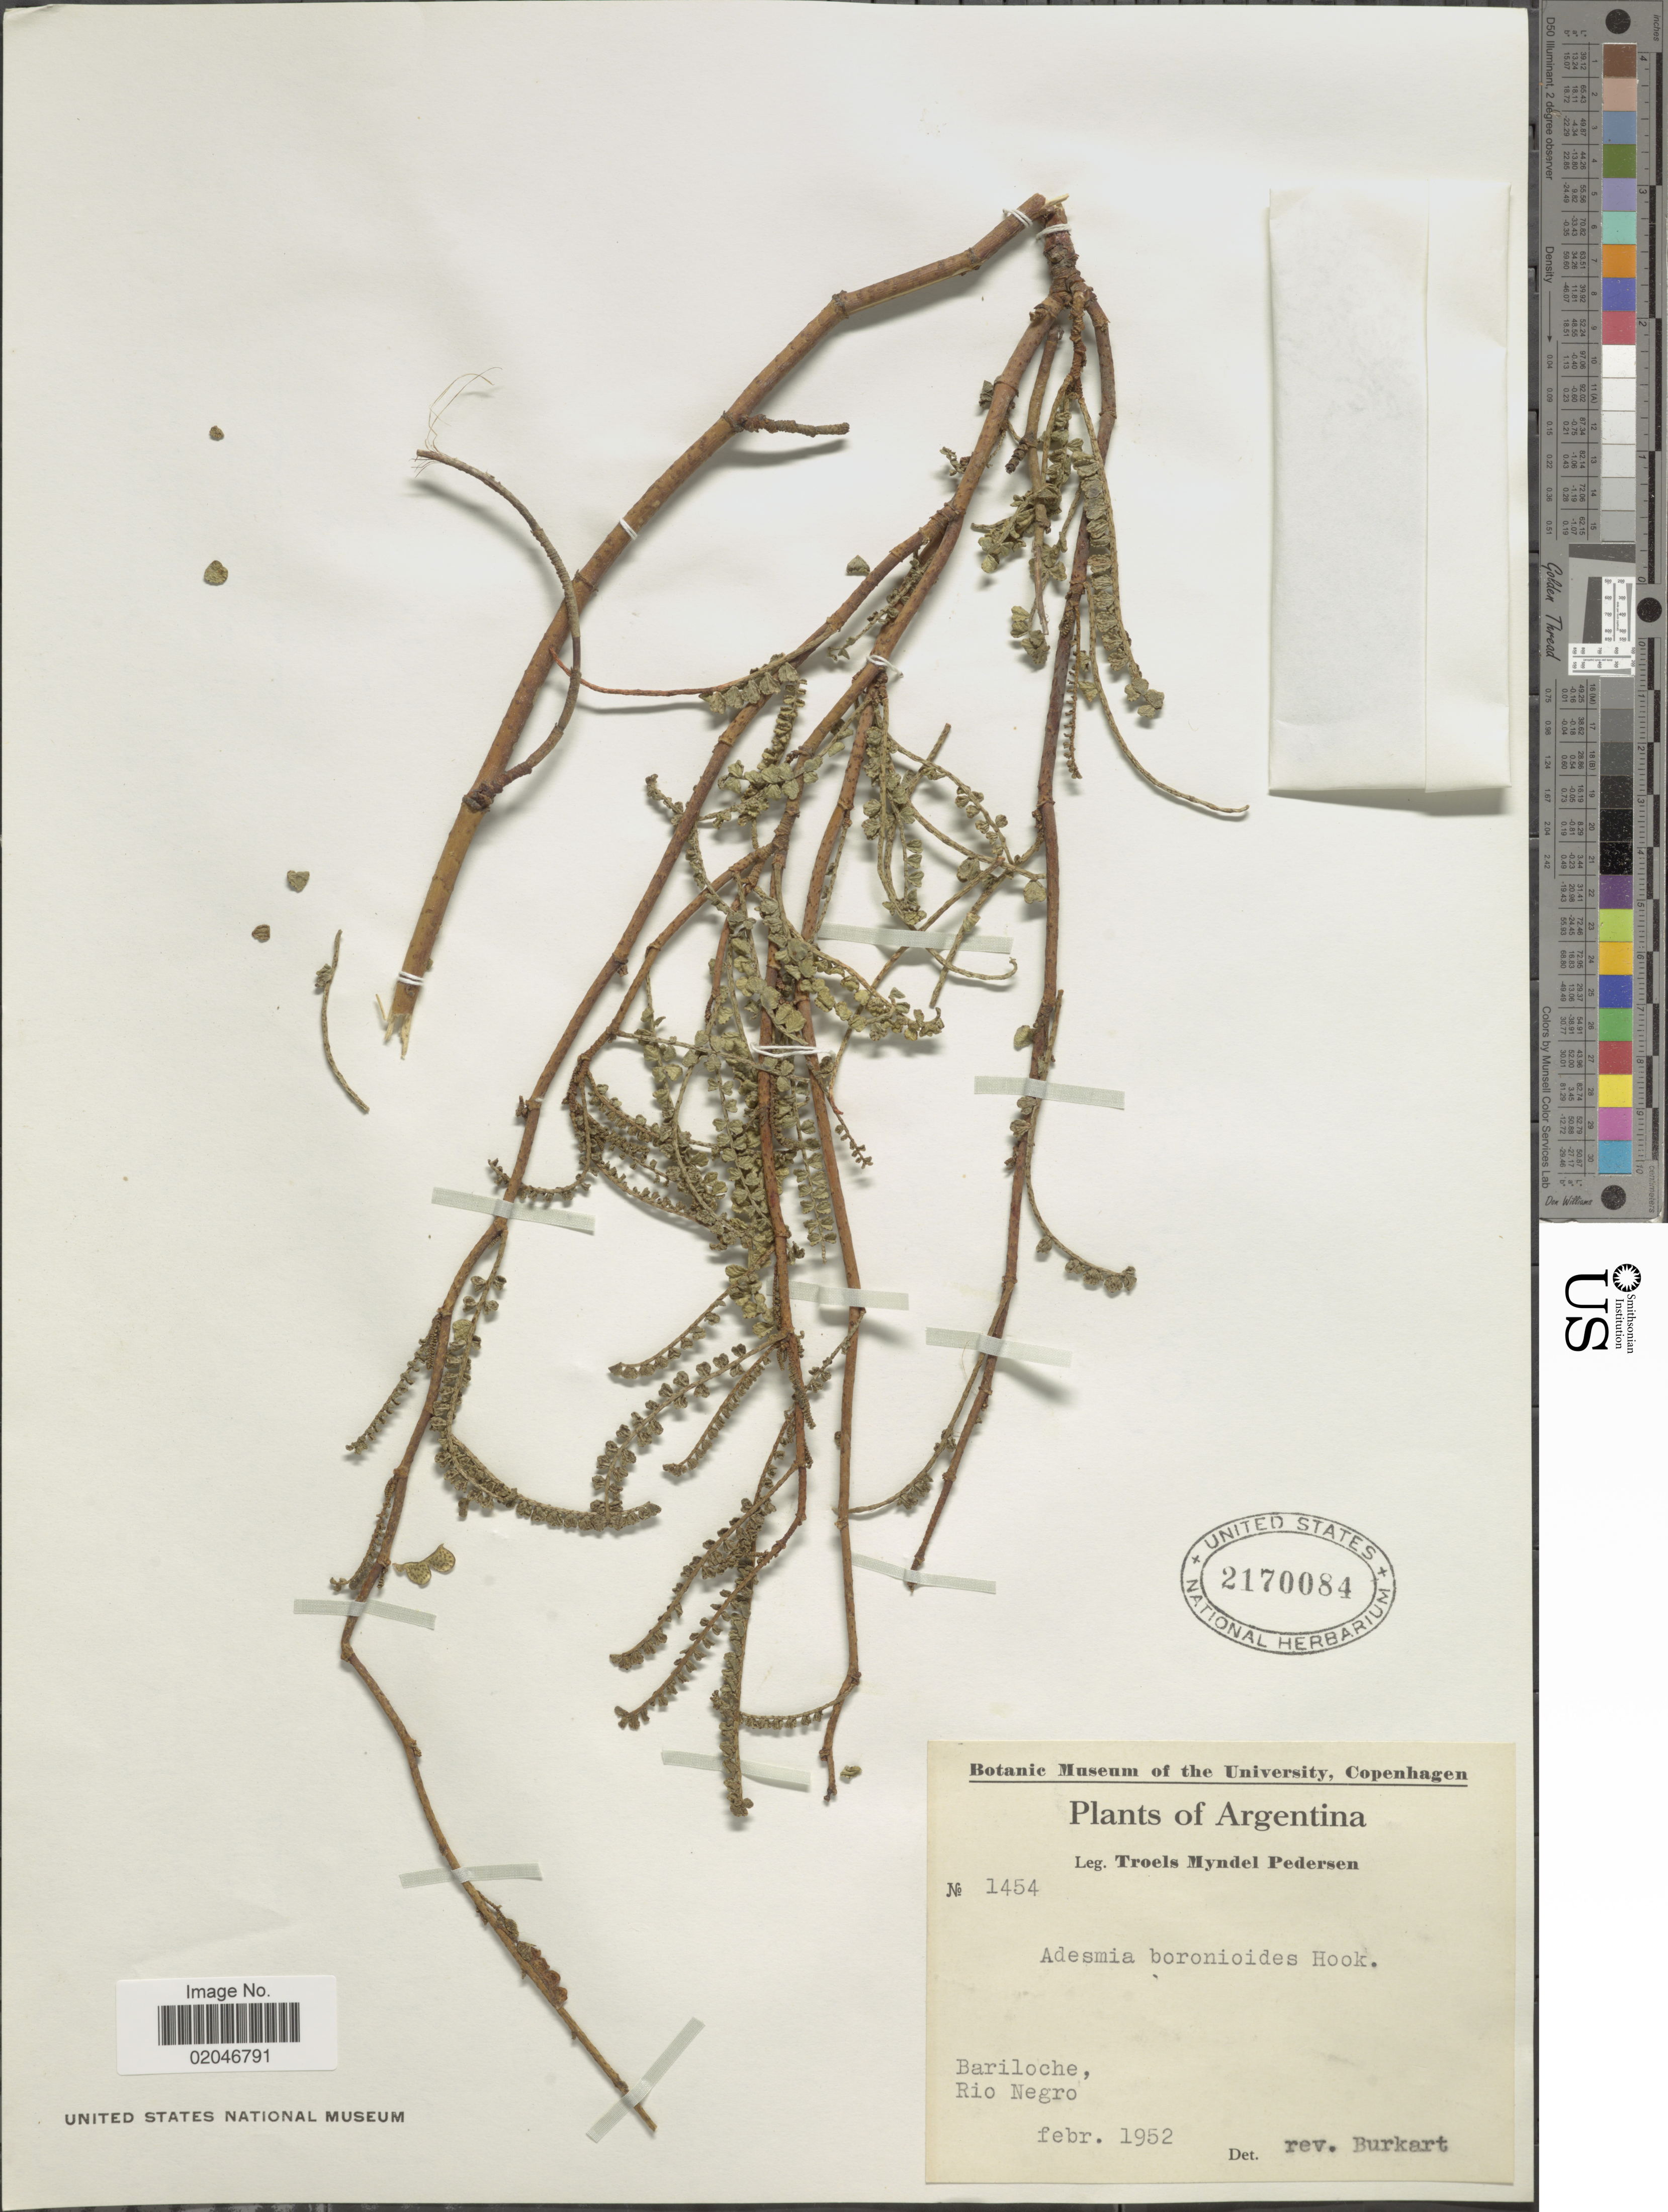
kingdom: Plantae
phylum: Tracheophyta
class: Magnoliopsida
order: Fabales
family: Fabaceae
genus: Adesmia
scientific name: Adesmia boronioides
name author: Hook. f.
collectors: T. Pederson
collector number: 1454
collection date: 1952-02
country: Argentina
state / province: Rio Negro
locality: Bariloche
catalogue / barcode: US 2170084